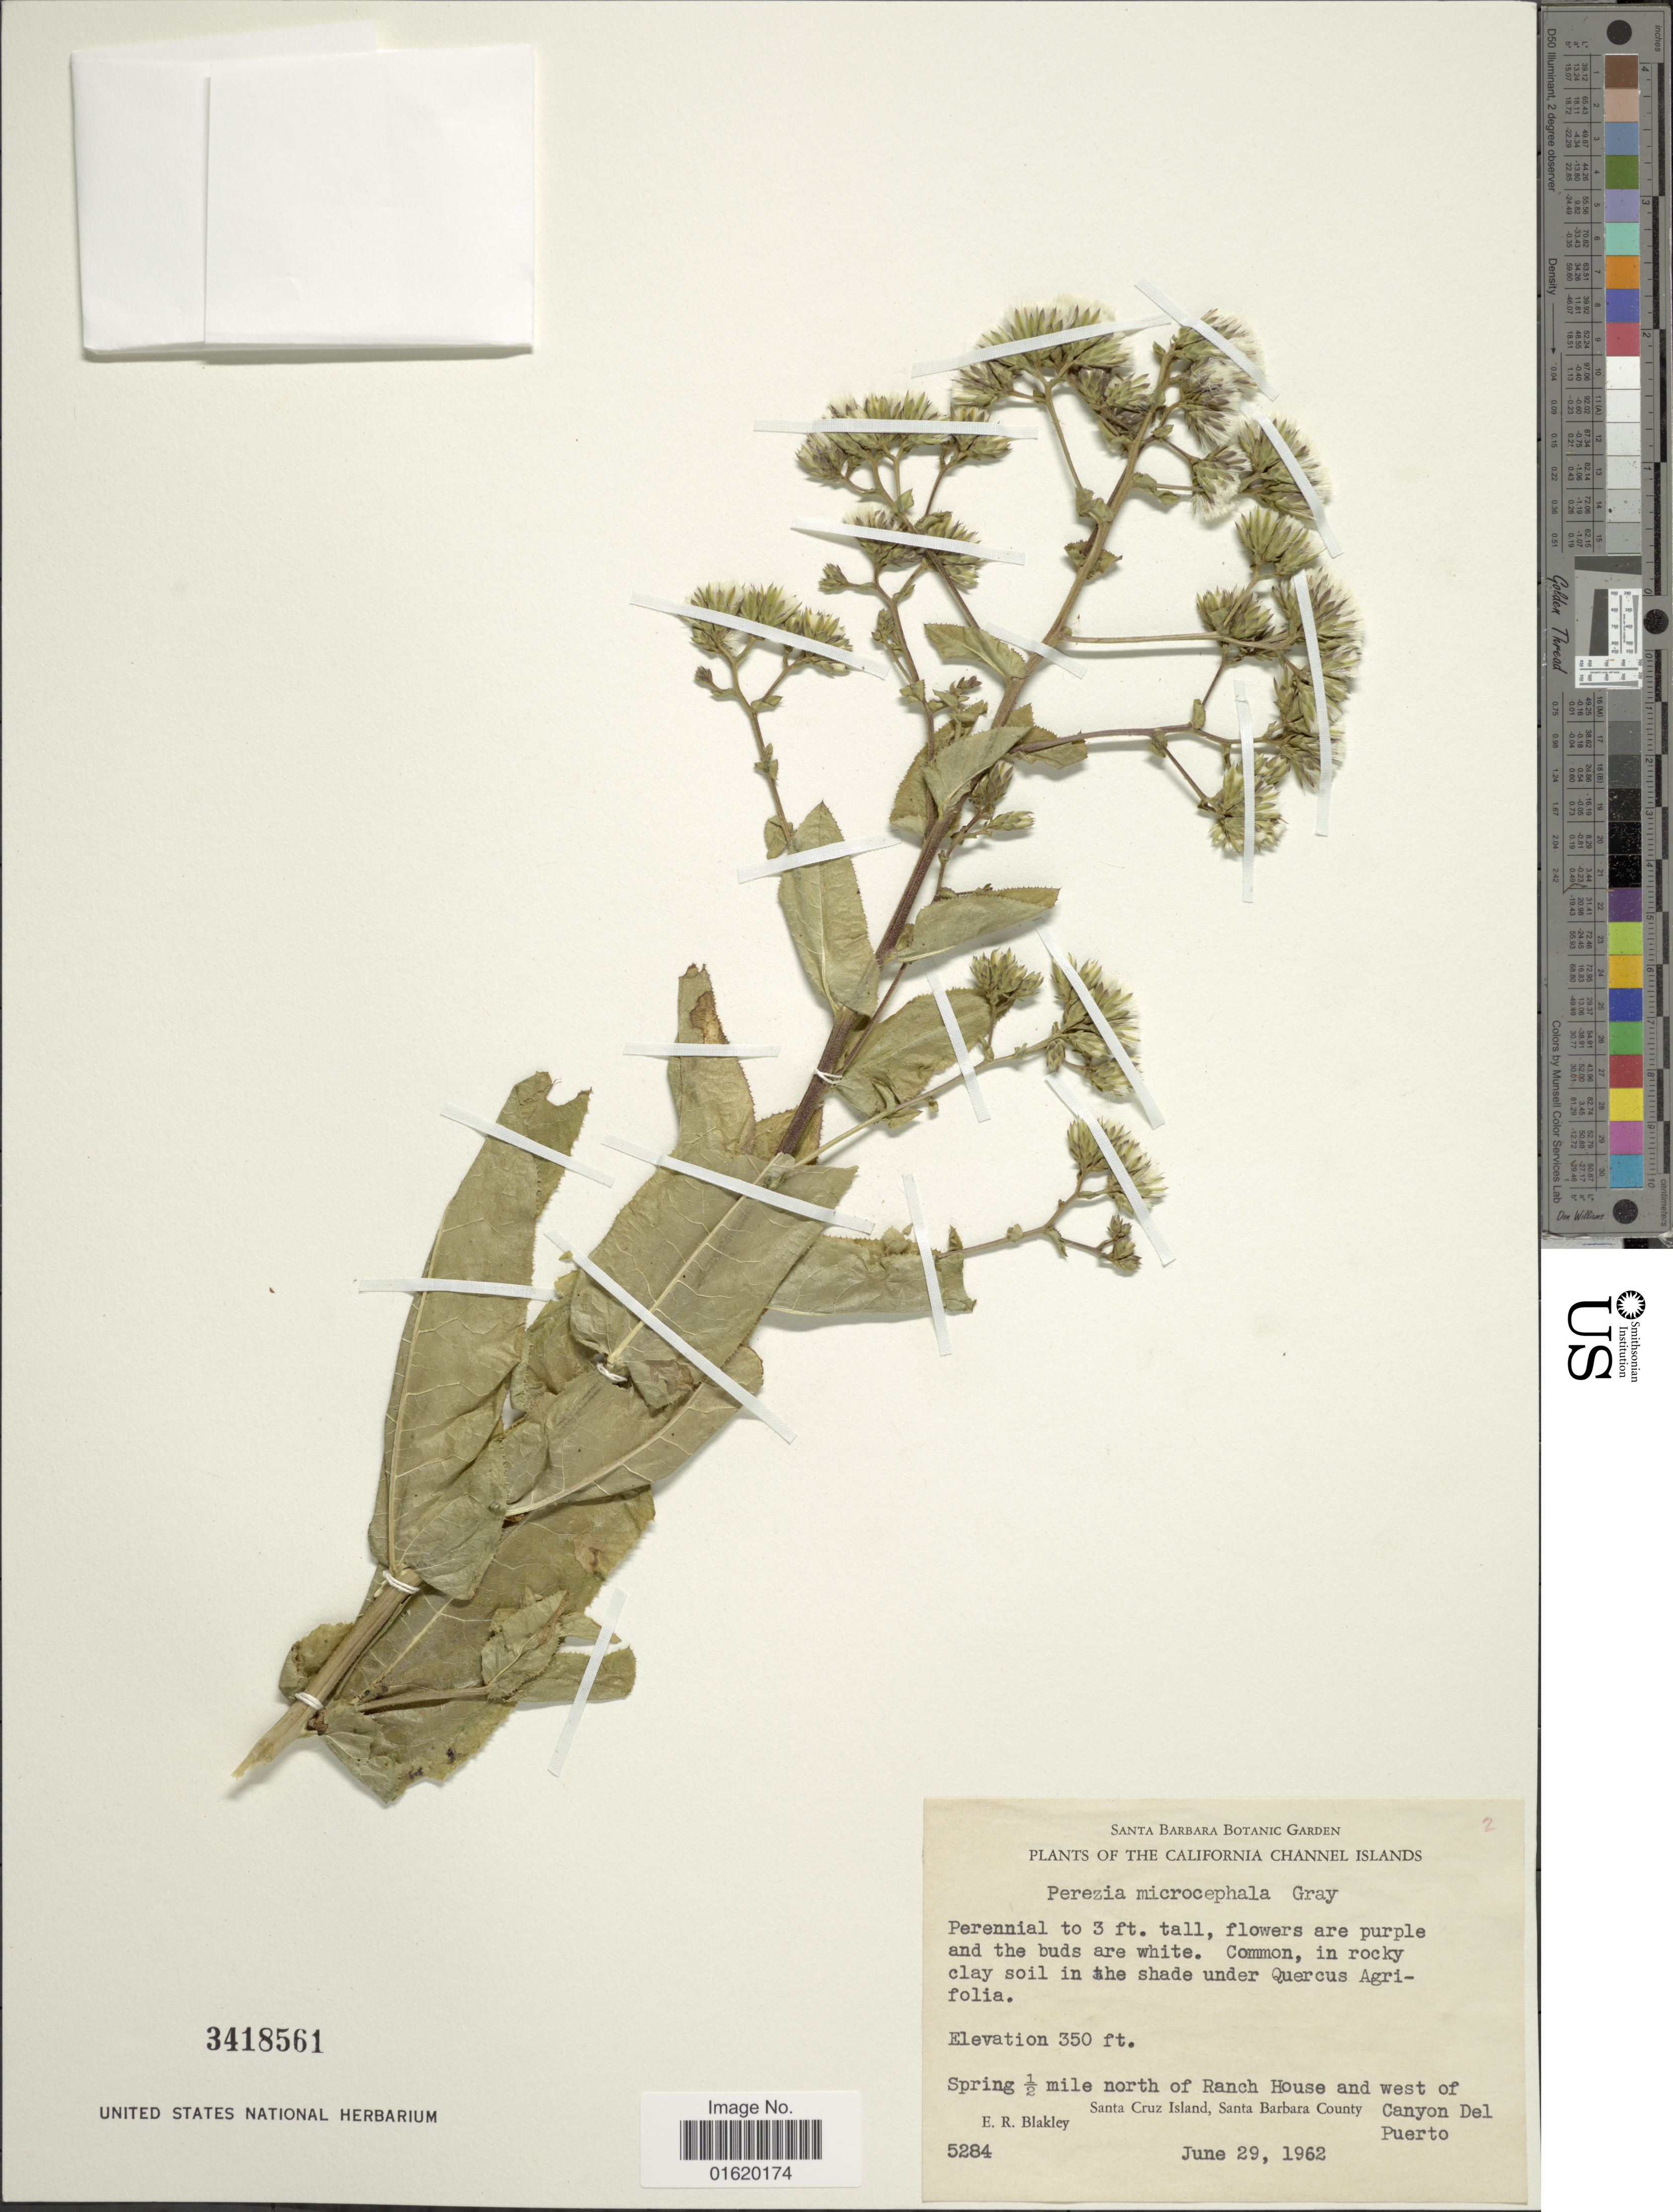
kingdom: Plantae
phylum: Tracheophyta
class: Magnoliopsida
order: Asterales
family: Asteraceae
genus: Acourtia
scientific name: Acourtia microcephala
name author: DC.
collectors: E. R. Blakley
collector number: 5284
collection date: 1962-06-29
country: United States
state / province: California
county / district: Santa Barbara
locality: California Channel Islands, spring 1/2 mile north of Ranch House and west of Canyon Del Puerto, Santa Cruz Island, Santa Barbara County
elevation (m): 107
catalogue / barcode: US 3418561